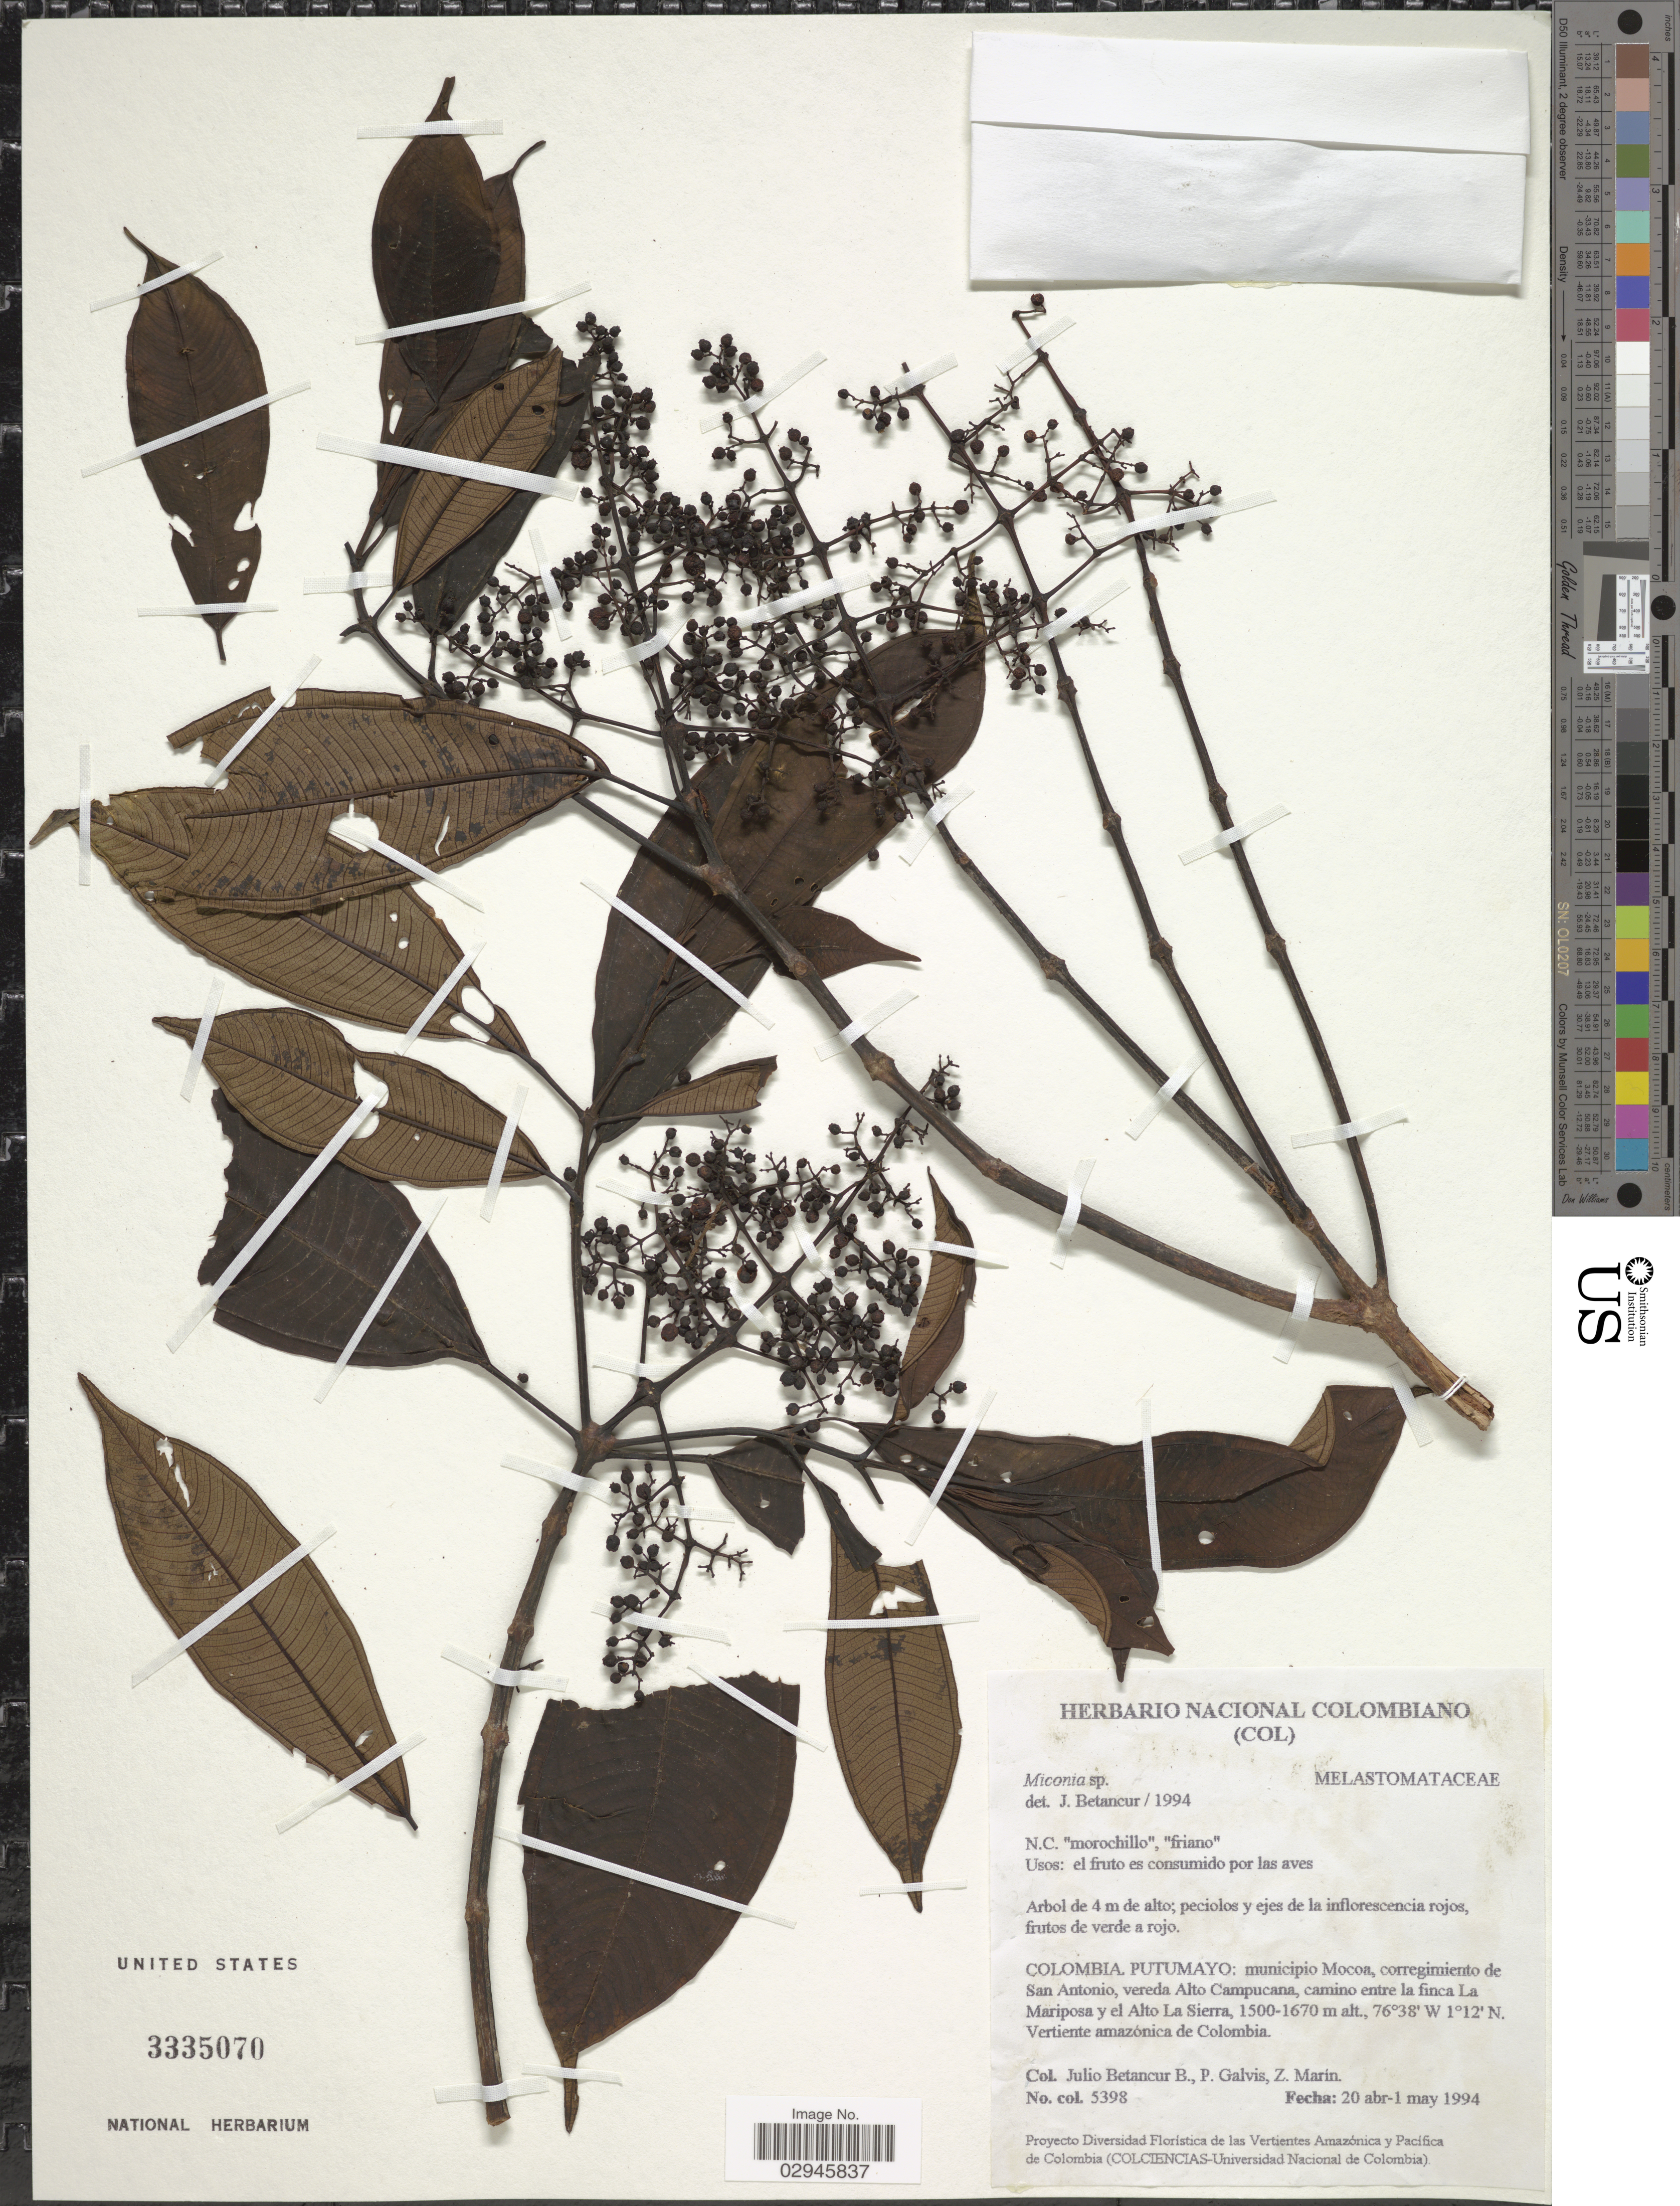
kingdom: Plantae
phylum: Tracheophyta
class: Magnoliopsida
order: Myrtales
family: Melastomataceae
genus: Miconia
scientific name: Miconia sp.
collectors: J. Betancur-B., P. Galvis & Z. Marin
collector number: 5398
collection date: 1994-04-20/1994-05-01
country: Colombia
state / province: Putumayo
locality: Municipio Mocoa, corregimiento de San Antonio, vereda Alto Campucana, camino entre la finca La Mariposa y el Alto La Sierra. Vertiente amazónica de Colombia.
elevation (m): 1500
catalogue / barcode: US 3335070